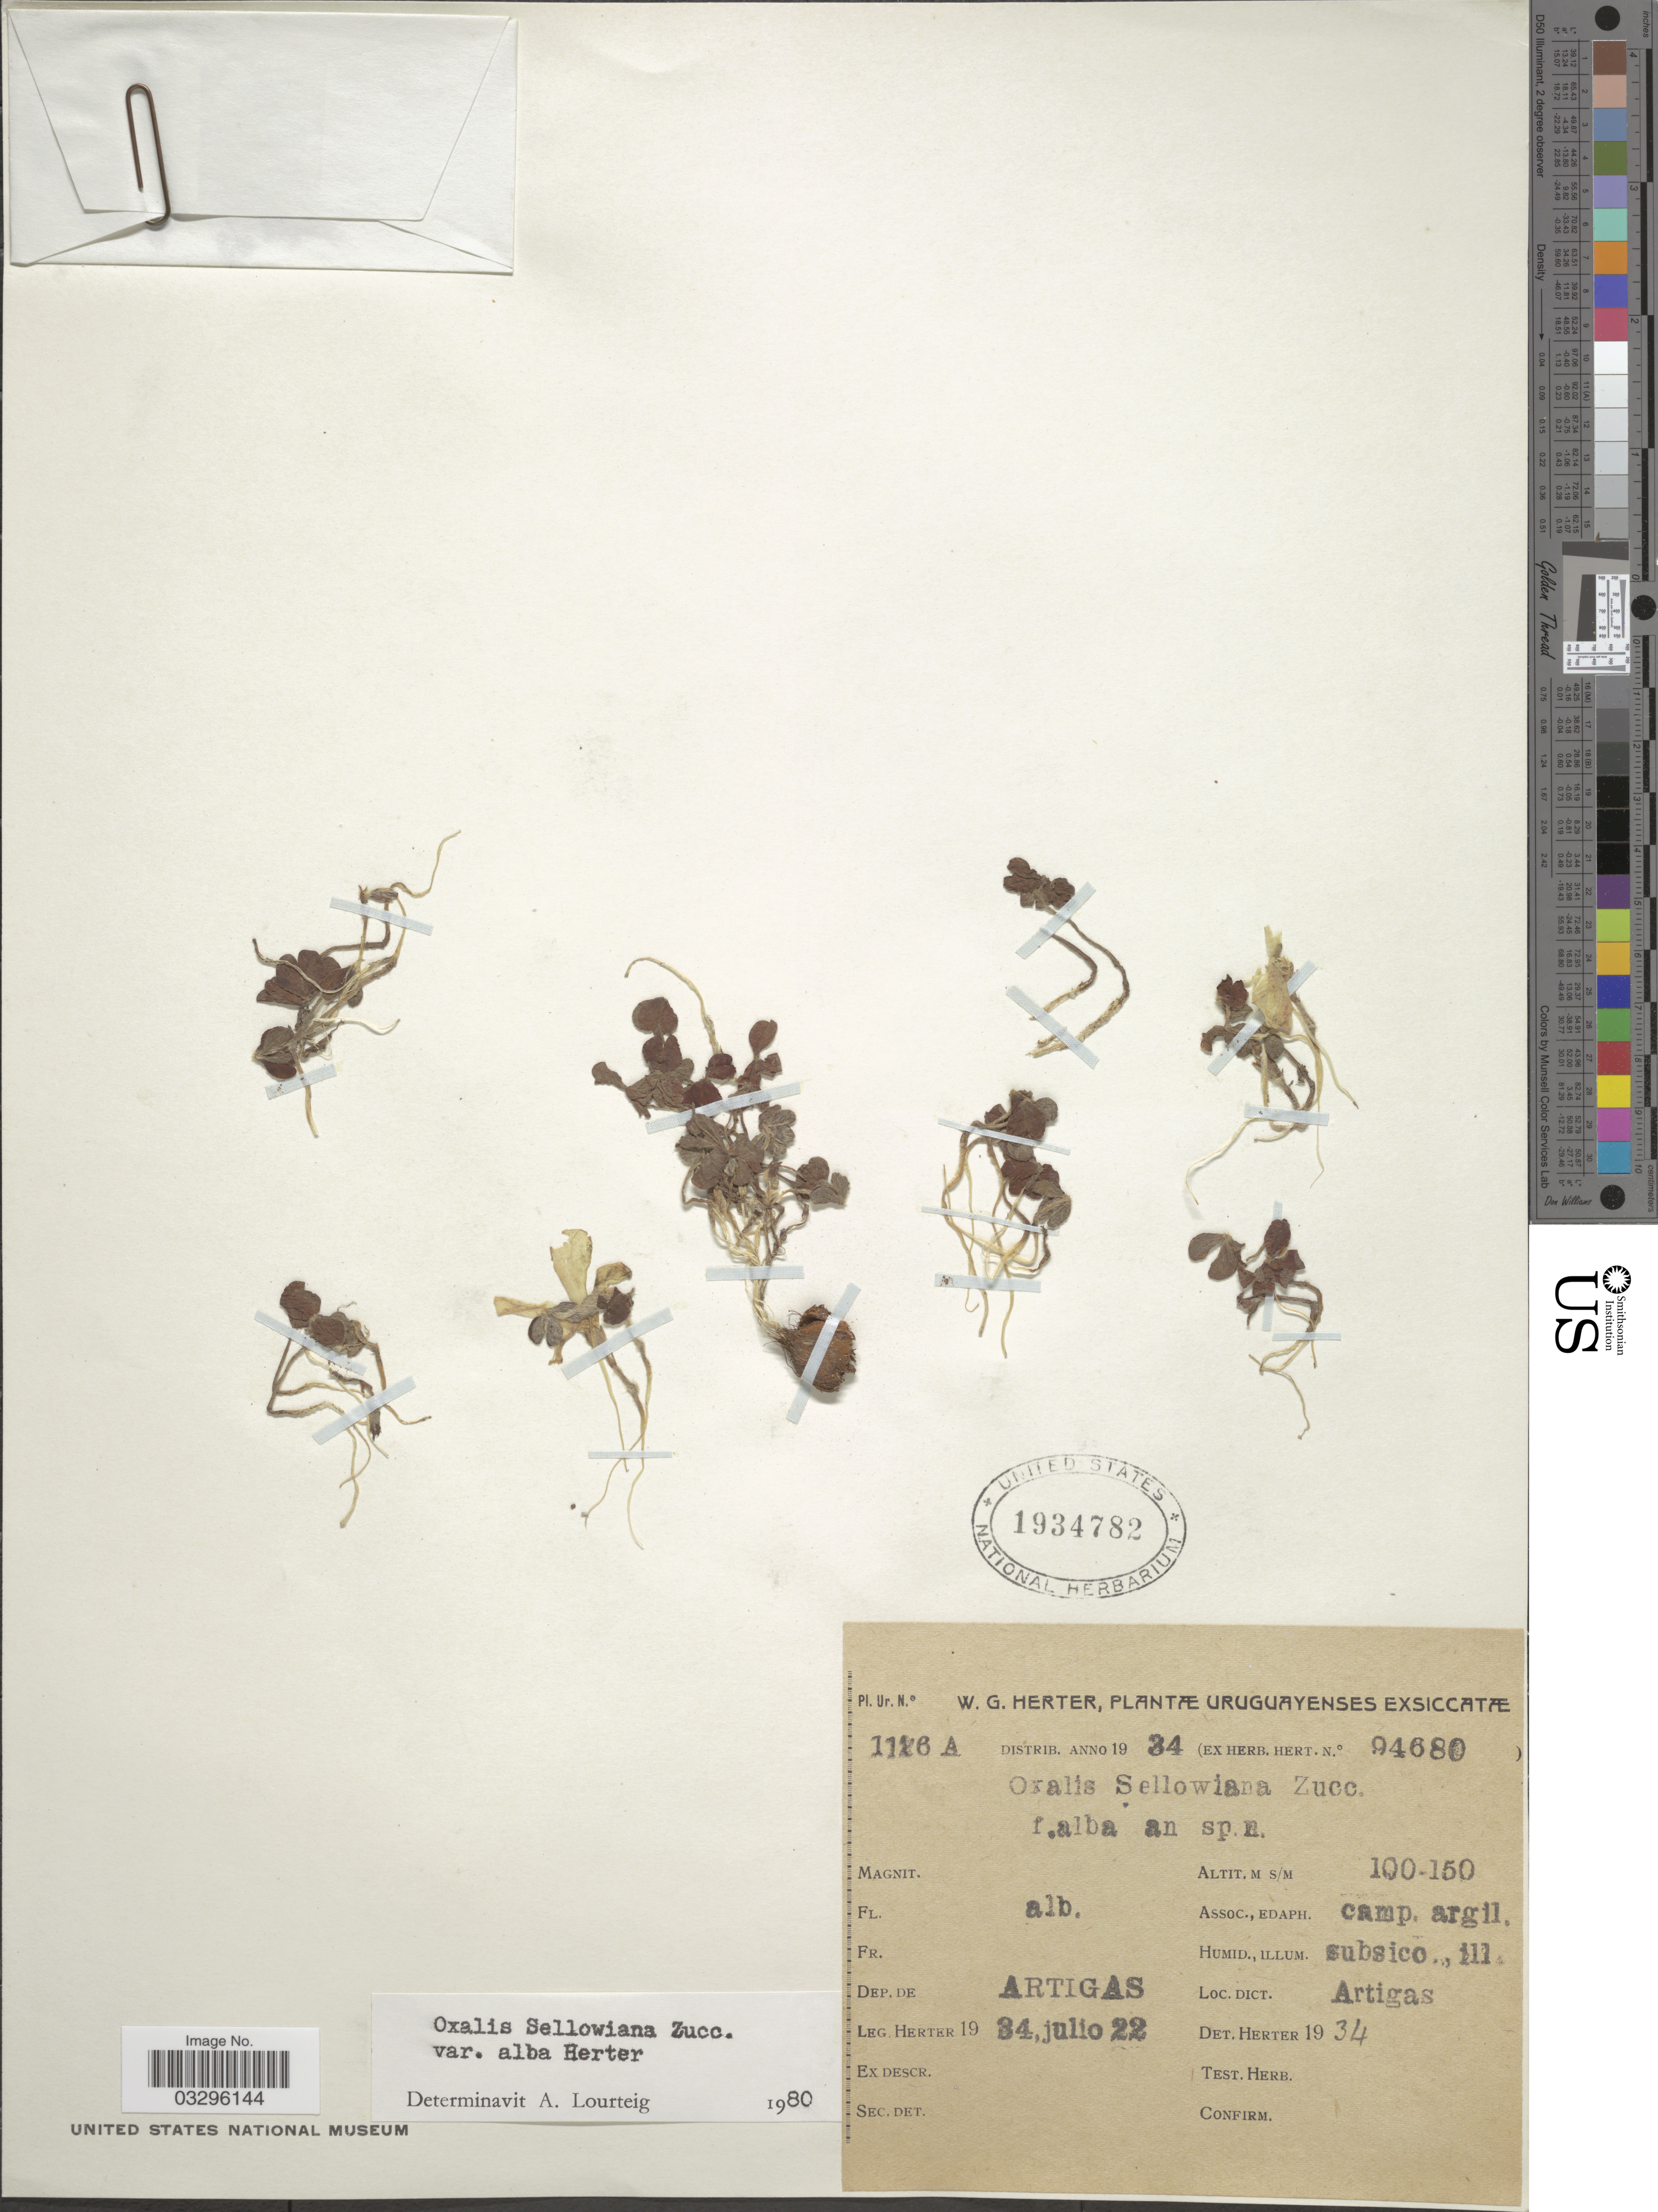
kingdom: Plantae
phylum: Tracheophyta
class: Magnoliopsida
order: Oxalidales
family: Oxalidaceae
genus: Oxalis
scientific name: Oxalis sellowiana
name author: Zucc.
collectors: W. G. Herter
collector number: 1126A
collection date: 1934-07-22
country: Uruguay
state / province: Artigas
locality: Dep. de Artigas. Dict. Artigas.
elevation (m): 100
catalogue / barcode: US 1934782